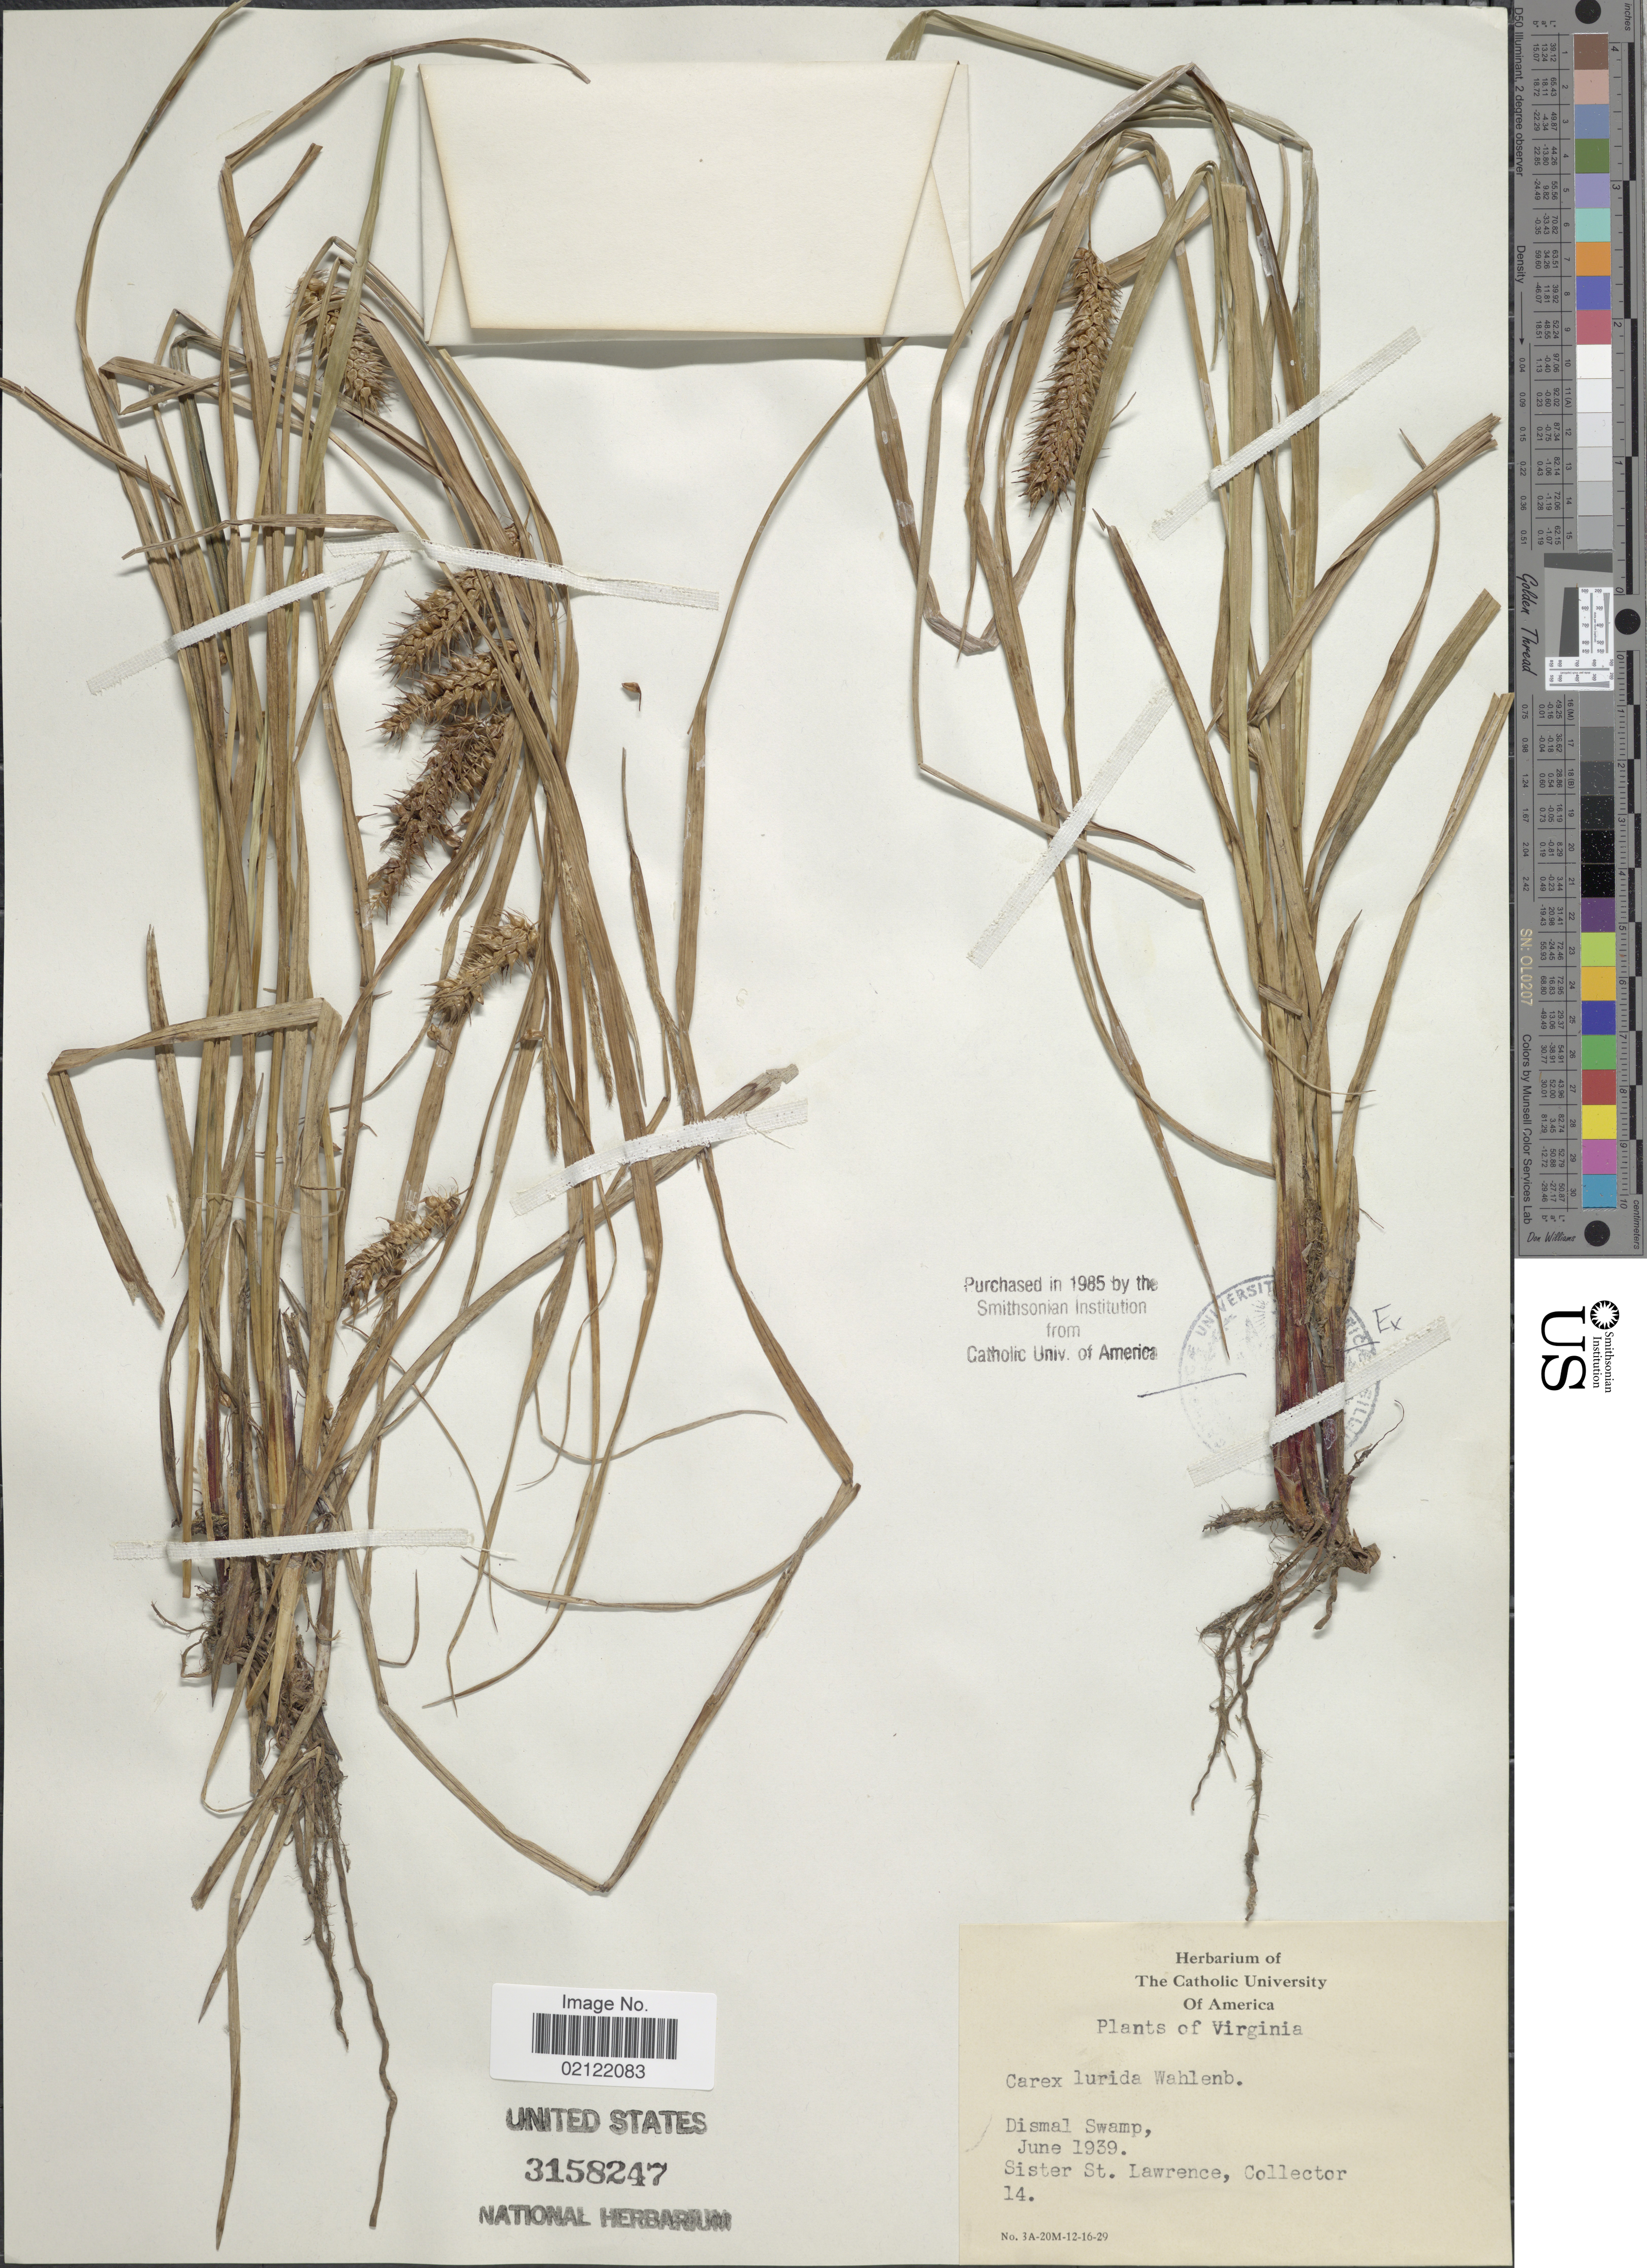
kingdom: Plantae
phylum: Tracheophyta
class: Liliopsida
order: Poales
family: Cyperaceae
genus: Carex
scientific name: Carex lurida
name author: Wahlenb.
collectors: S. Lawrence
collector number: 14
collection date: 1939-06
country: United States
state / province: Virginia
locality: Dismal Swamp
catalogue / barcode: US 3158247